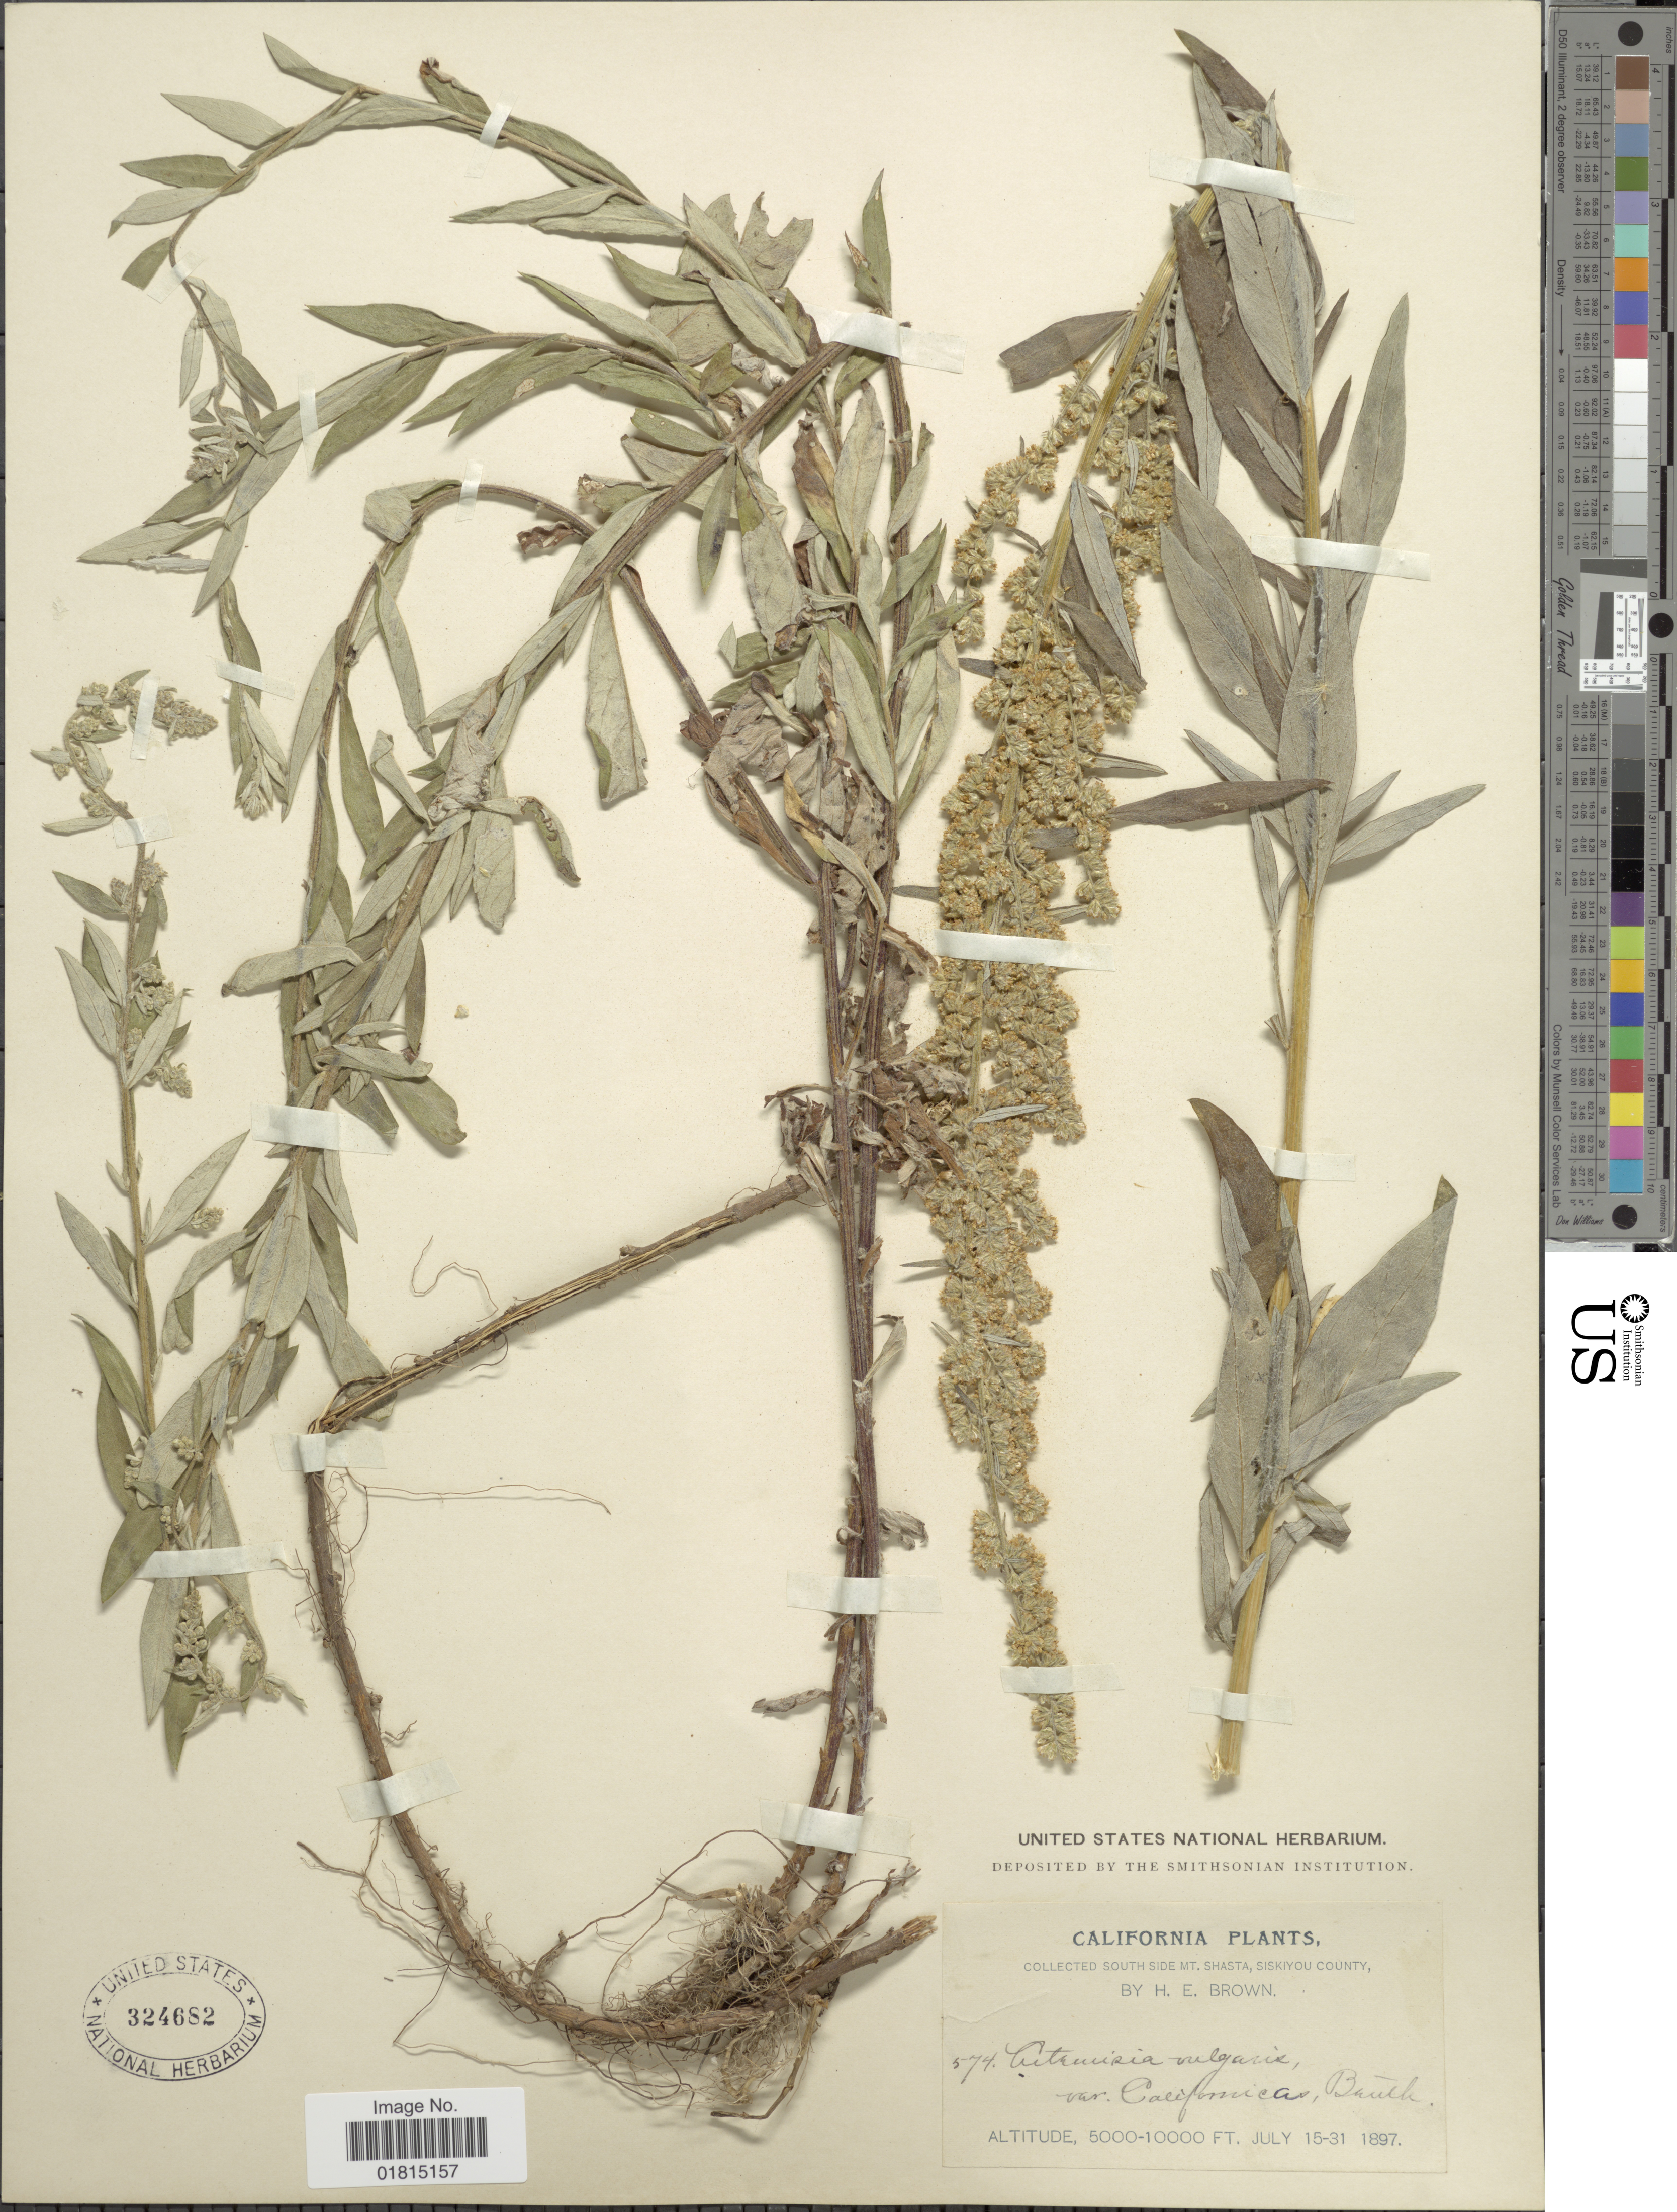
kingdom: Plantae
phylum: Tracheophyta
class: Magnoliopsida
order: Asterales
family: Asteraceae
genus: Artemisia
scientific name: Artemisia douglasiana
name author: Besser ex Hook.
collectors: H. E. Brown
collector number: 574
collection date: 1897-07-15/1897-07-31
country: United States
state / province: California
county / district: Siskiyou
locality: South side Mt. Shasta, Siskiyou County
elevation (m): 1524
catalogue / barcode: US 324682